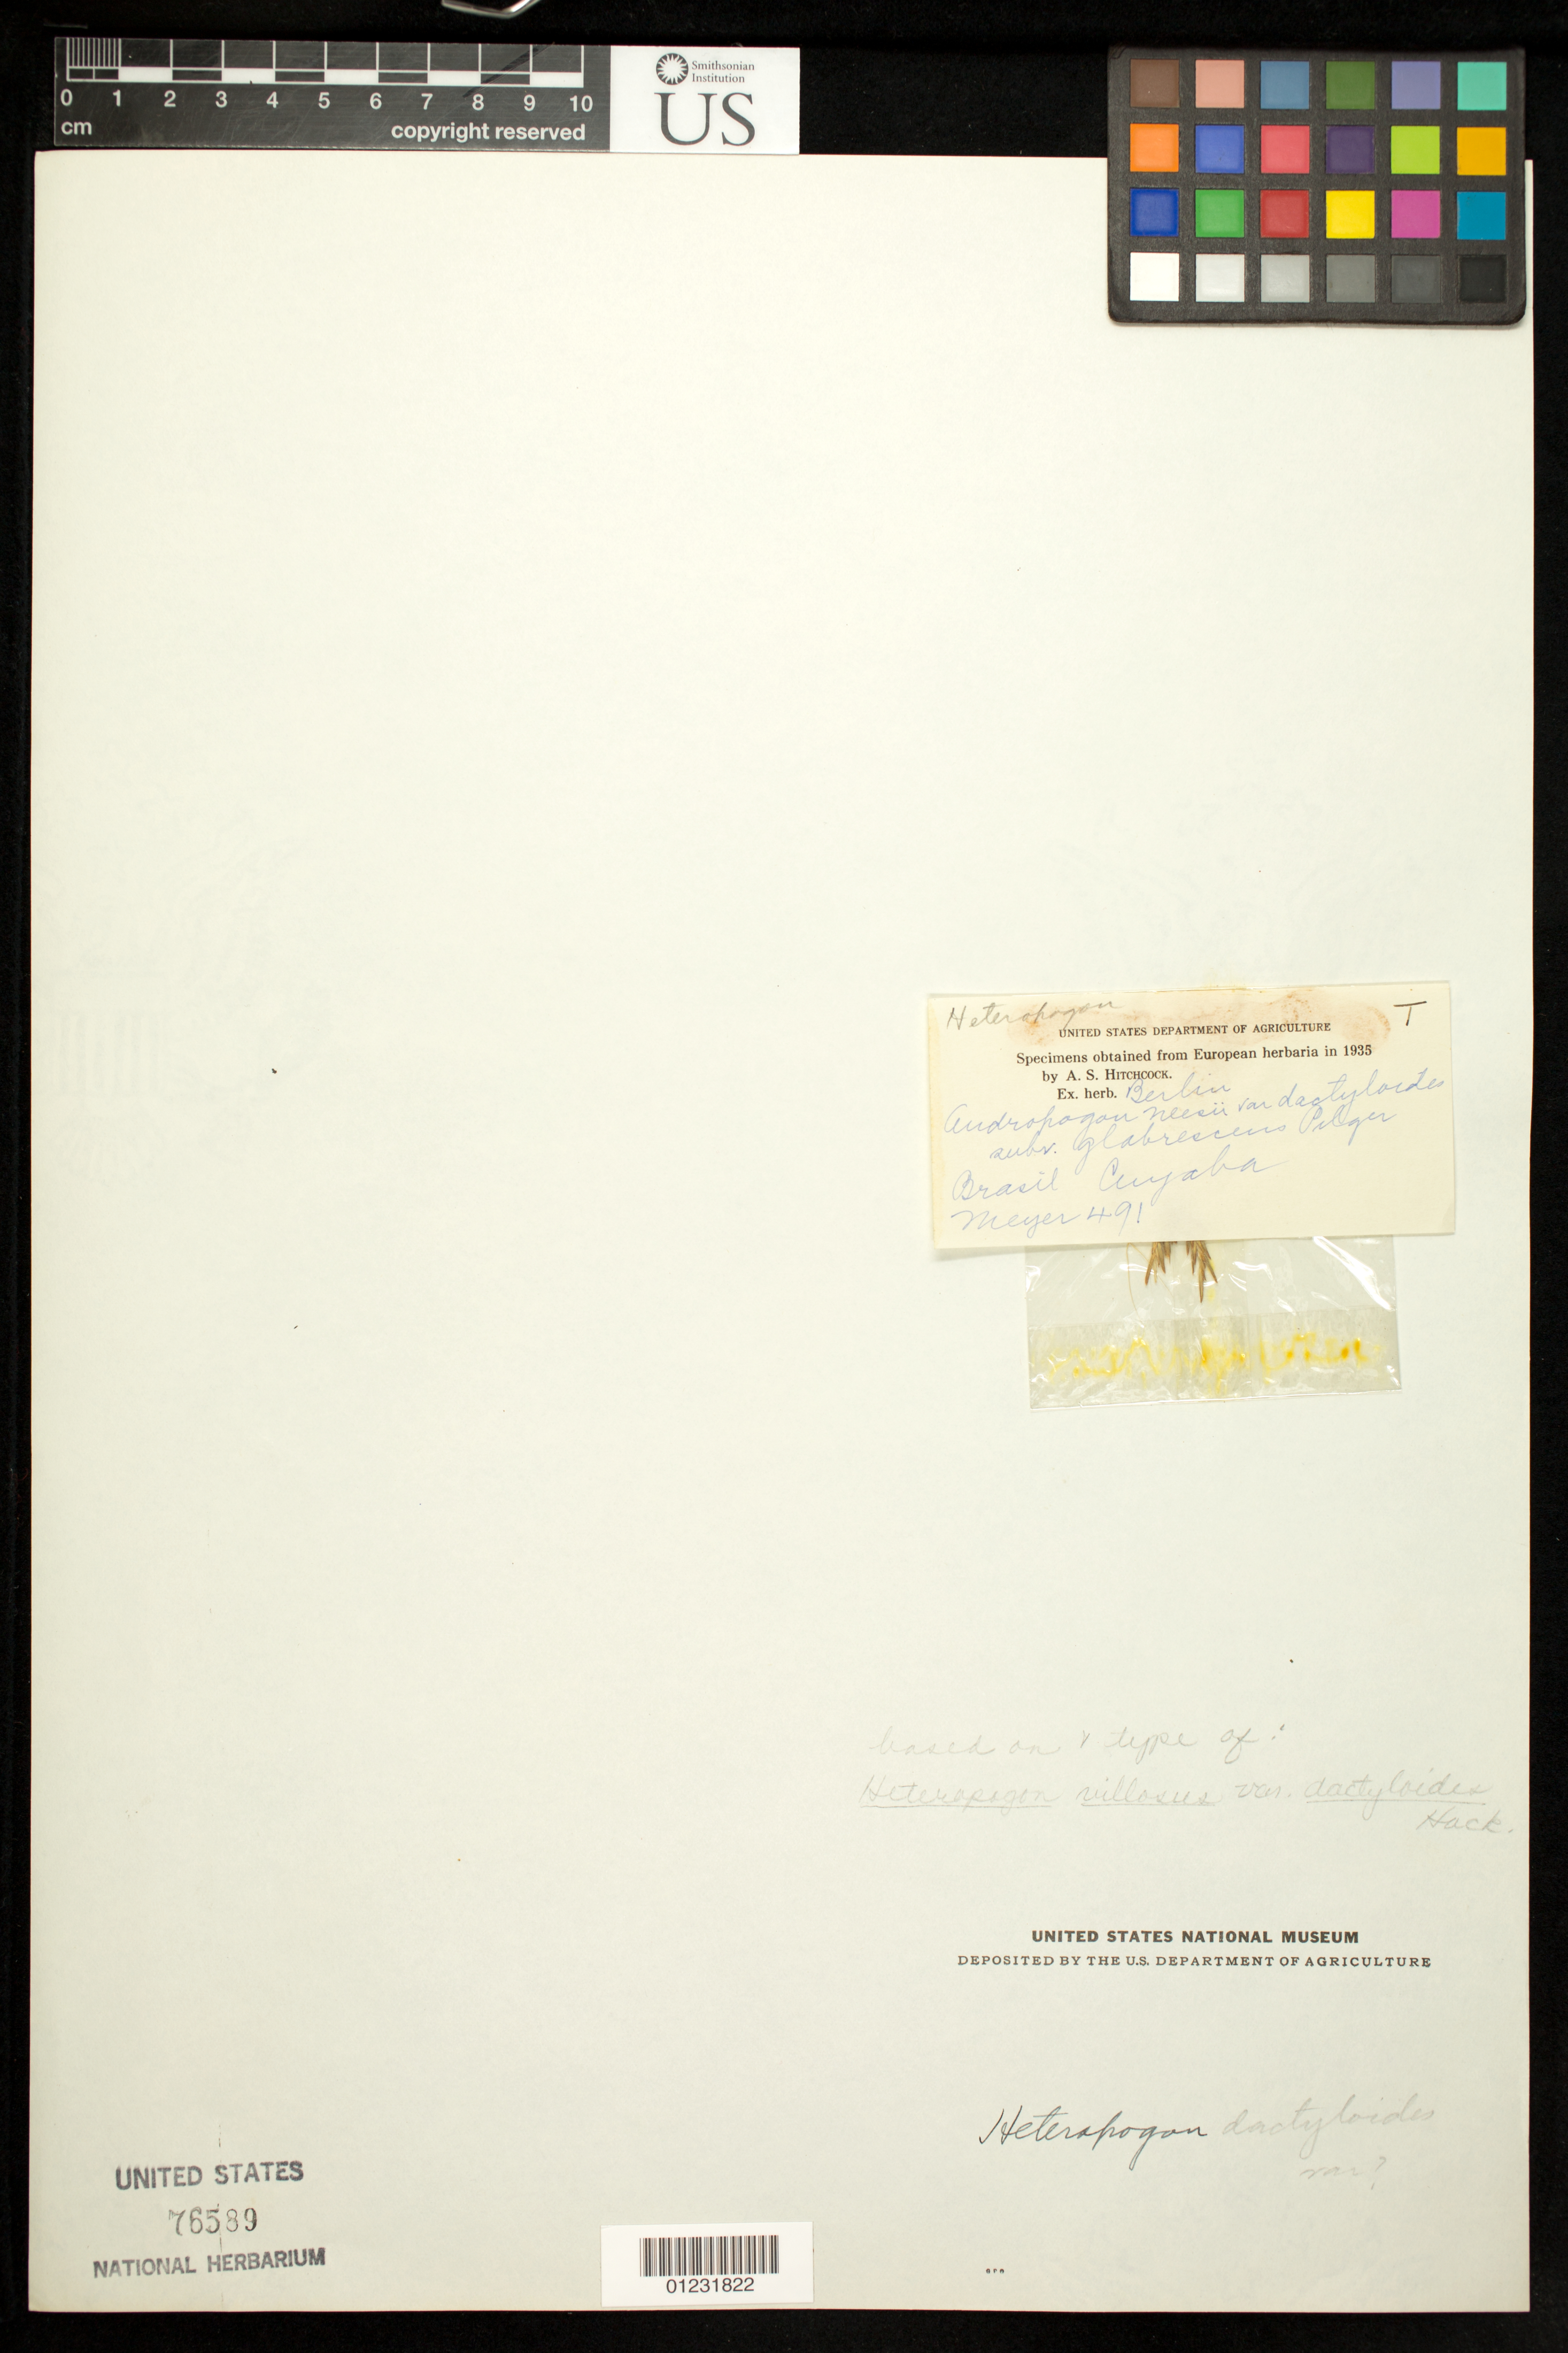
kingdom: Plantae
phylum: Tracheophyta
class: Liliopsida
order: Poales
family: Poaceae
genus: Andropogon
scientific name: Andropogon neesii subvar. glabrescens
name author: Pilg.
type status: Type Collection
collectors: H. Meyer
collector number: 491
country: Brazil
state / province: Mato Grosso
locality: Cuyaba.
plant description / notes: Fragmentary material of type specimen ex herb. Berlin.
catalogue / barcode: US 76589